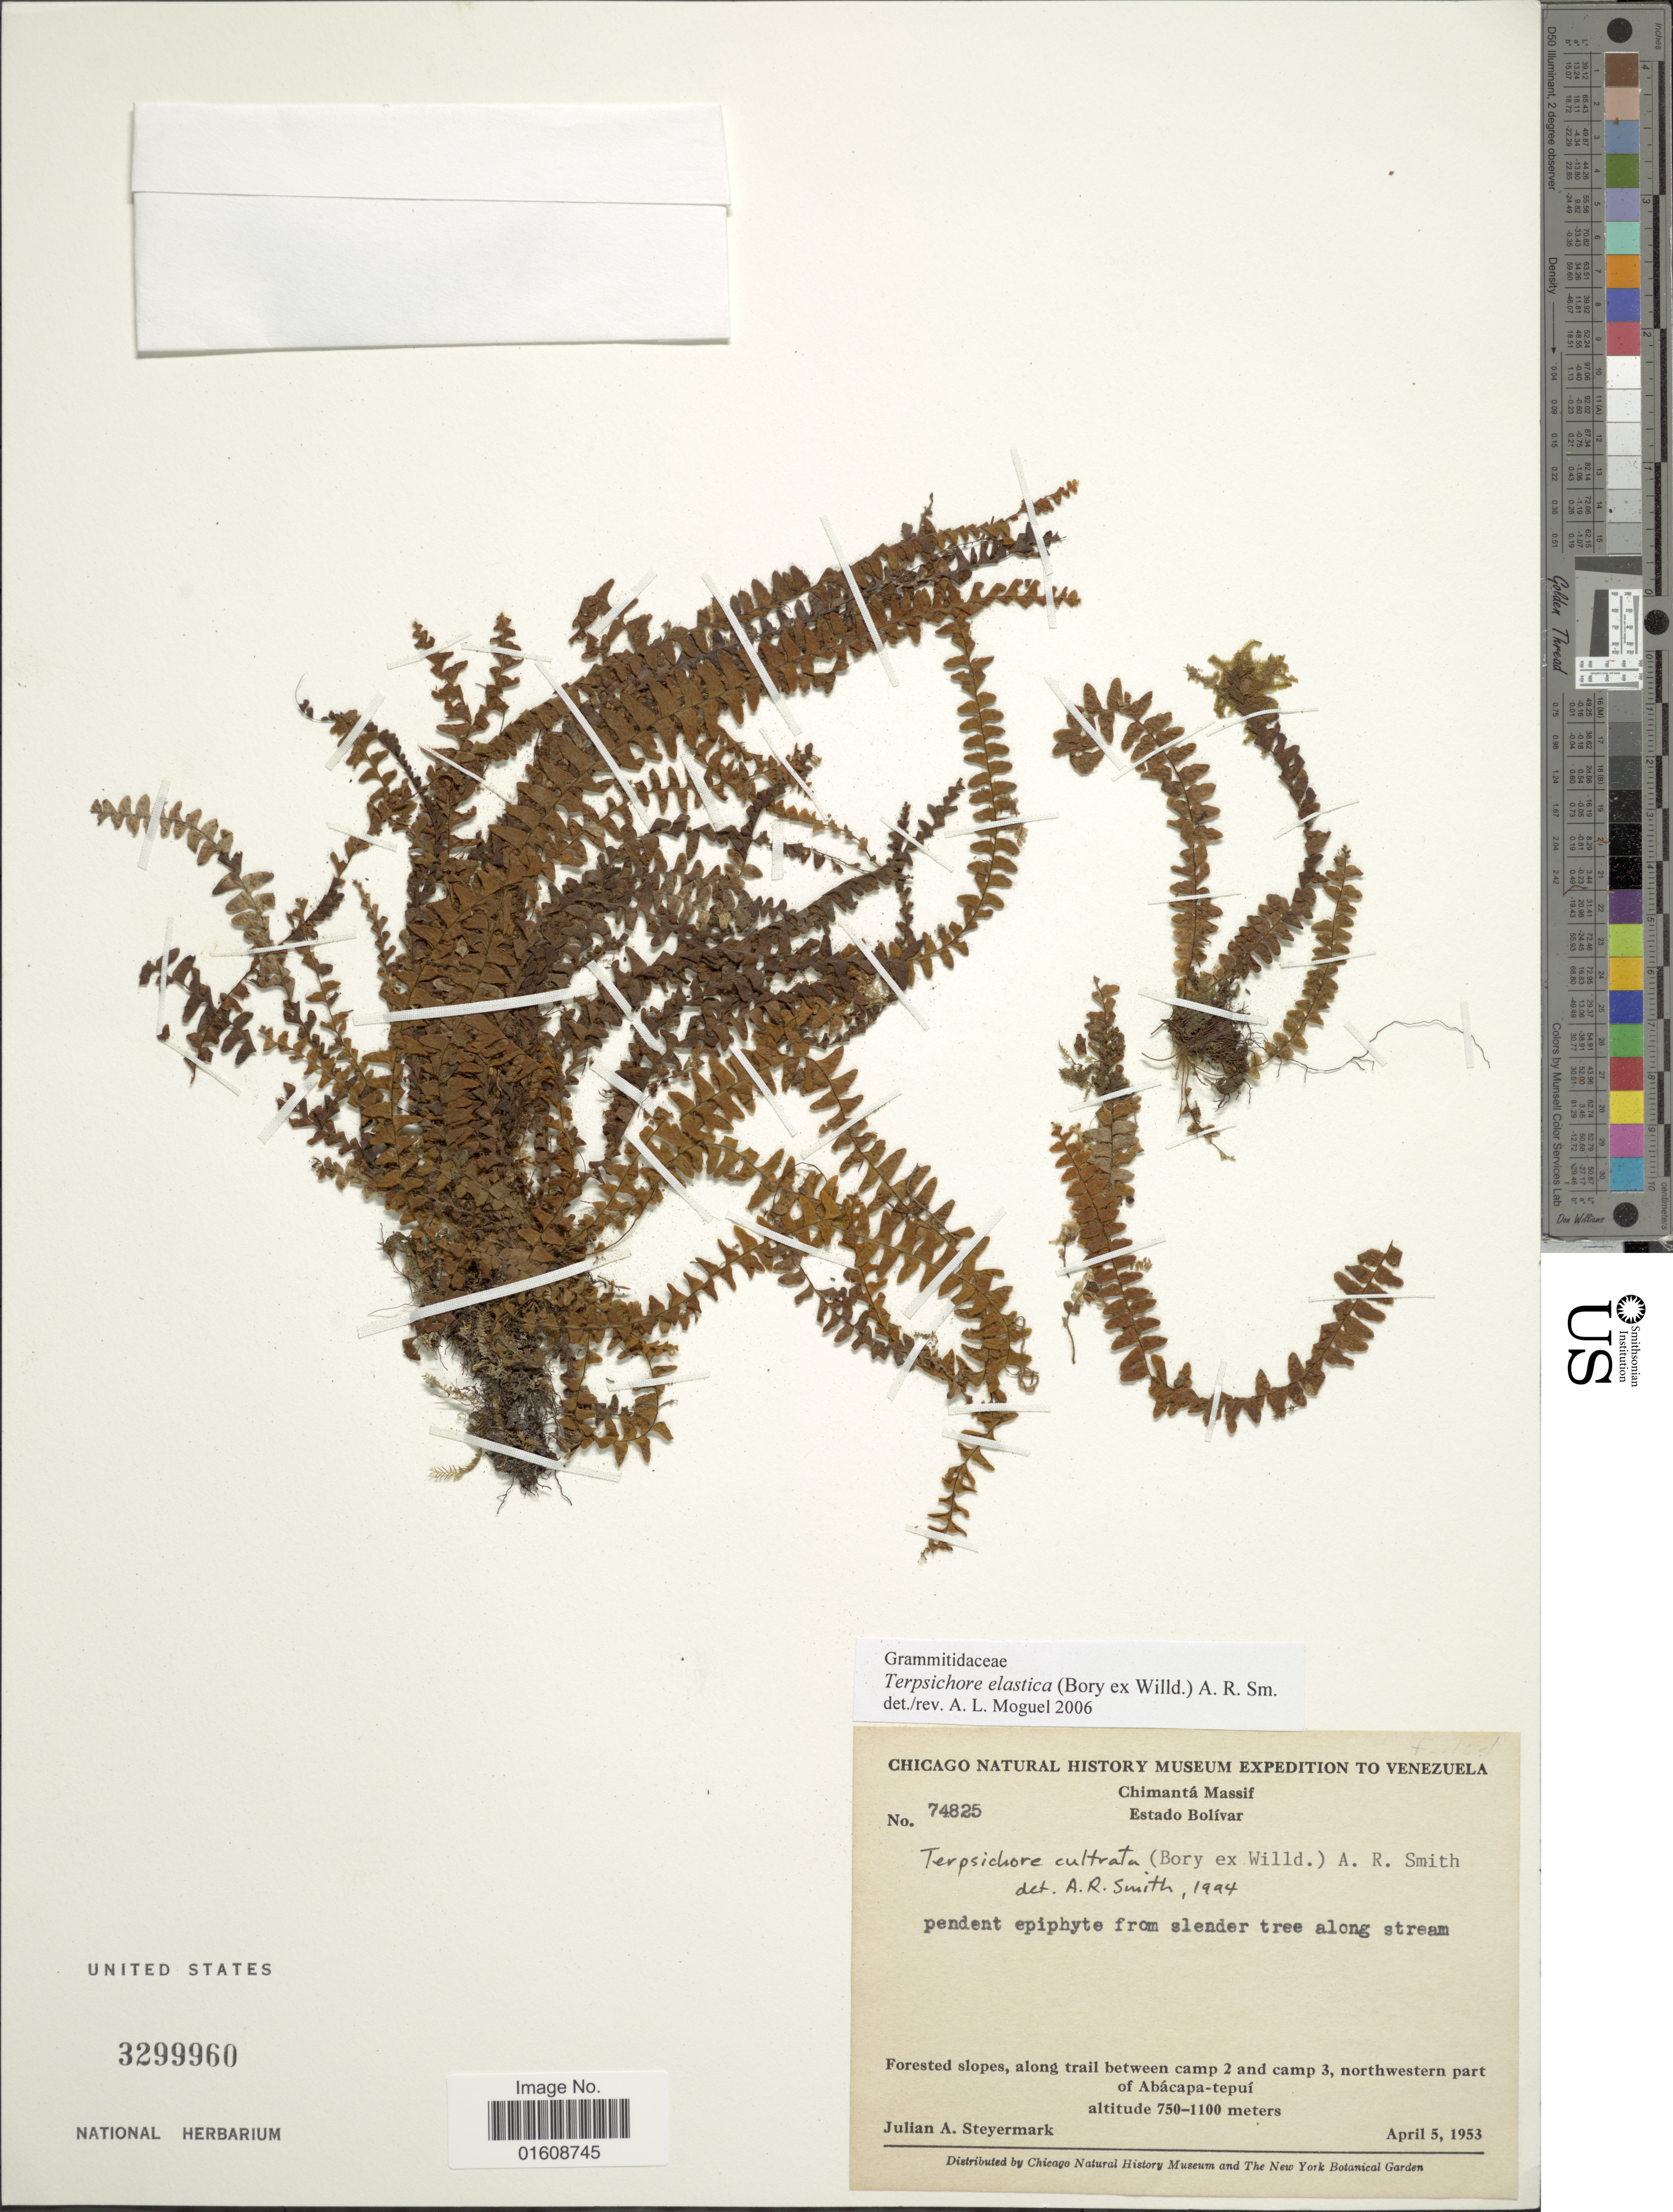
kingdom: Plantae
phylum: Tracheophyta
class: Polypodiopsida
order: Polypodiales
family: Polypodiaceae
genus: Alansmia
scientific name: Alansmia elastica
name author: (Bory ex Willd.) Moguel & M. Kessler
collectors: J. Steyermark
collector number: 74825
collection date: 1953-04-05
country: Venezuela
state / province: Bolivar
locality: Chimantá Massif. Forested slopes, along trail between camp 2 and camp 3, northwestern part of Abácapa-tepui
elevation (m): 750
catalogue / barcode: US 3299960